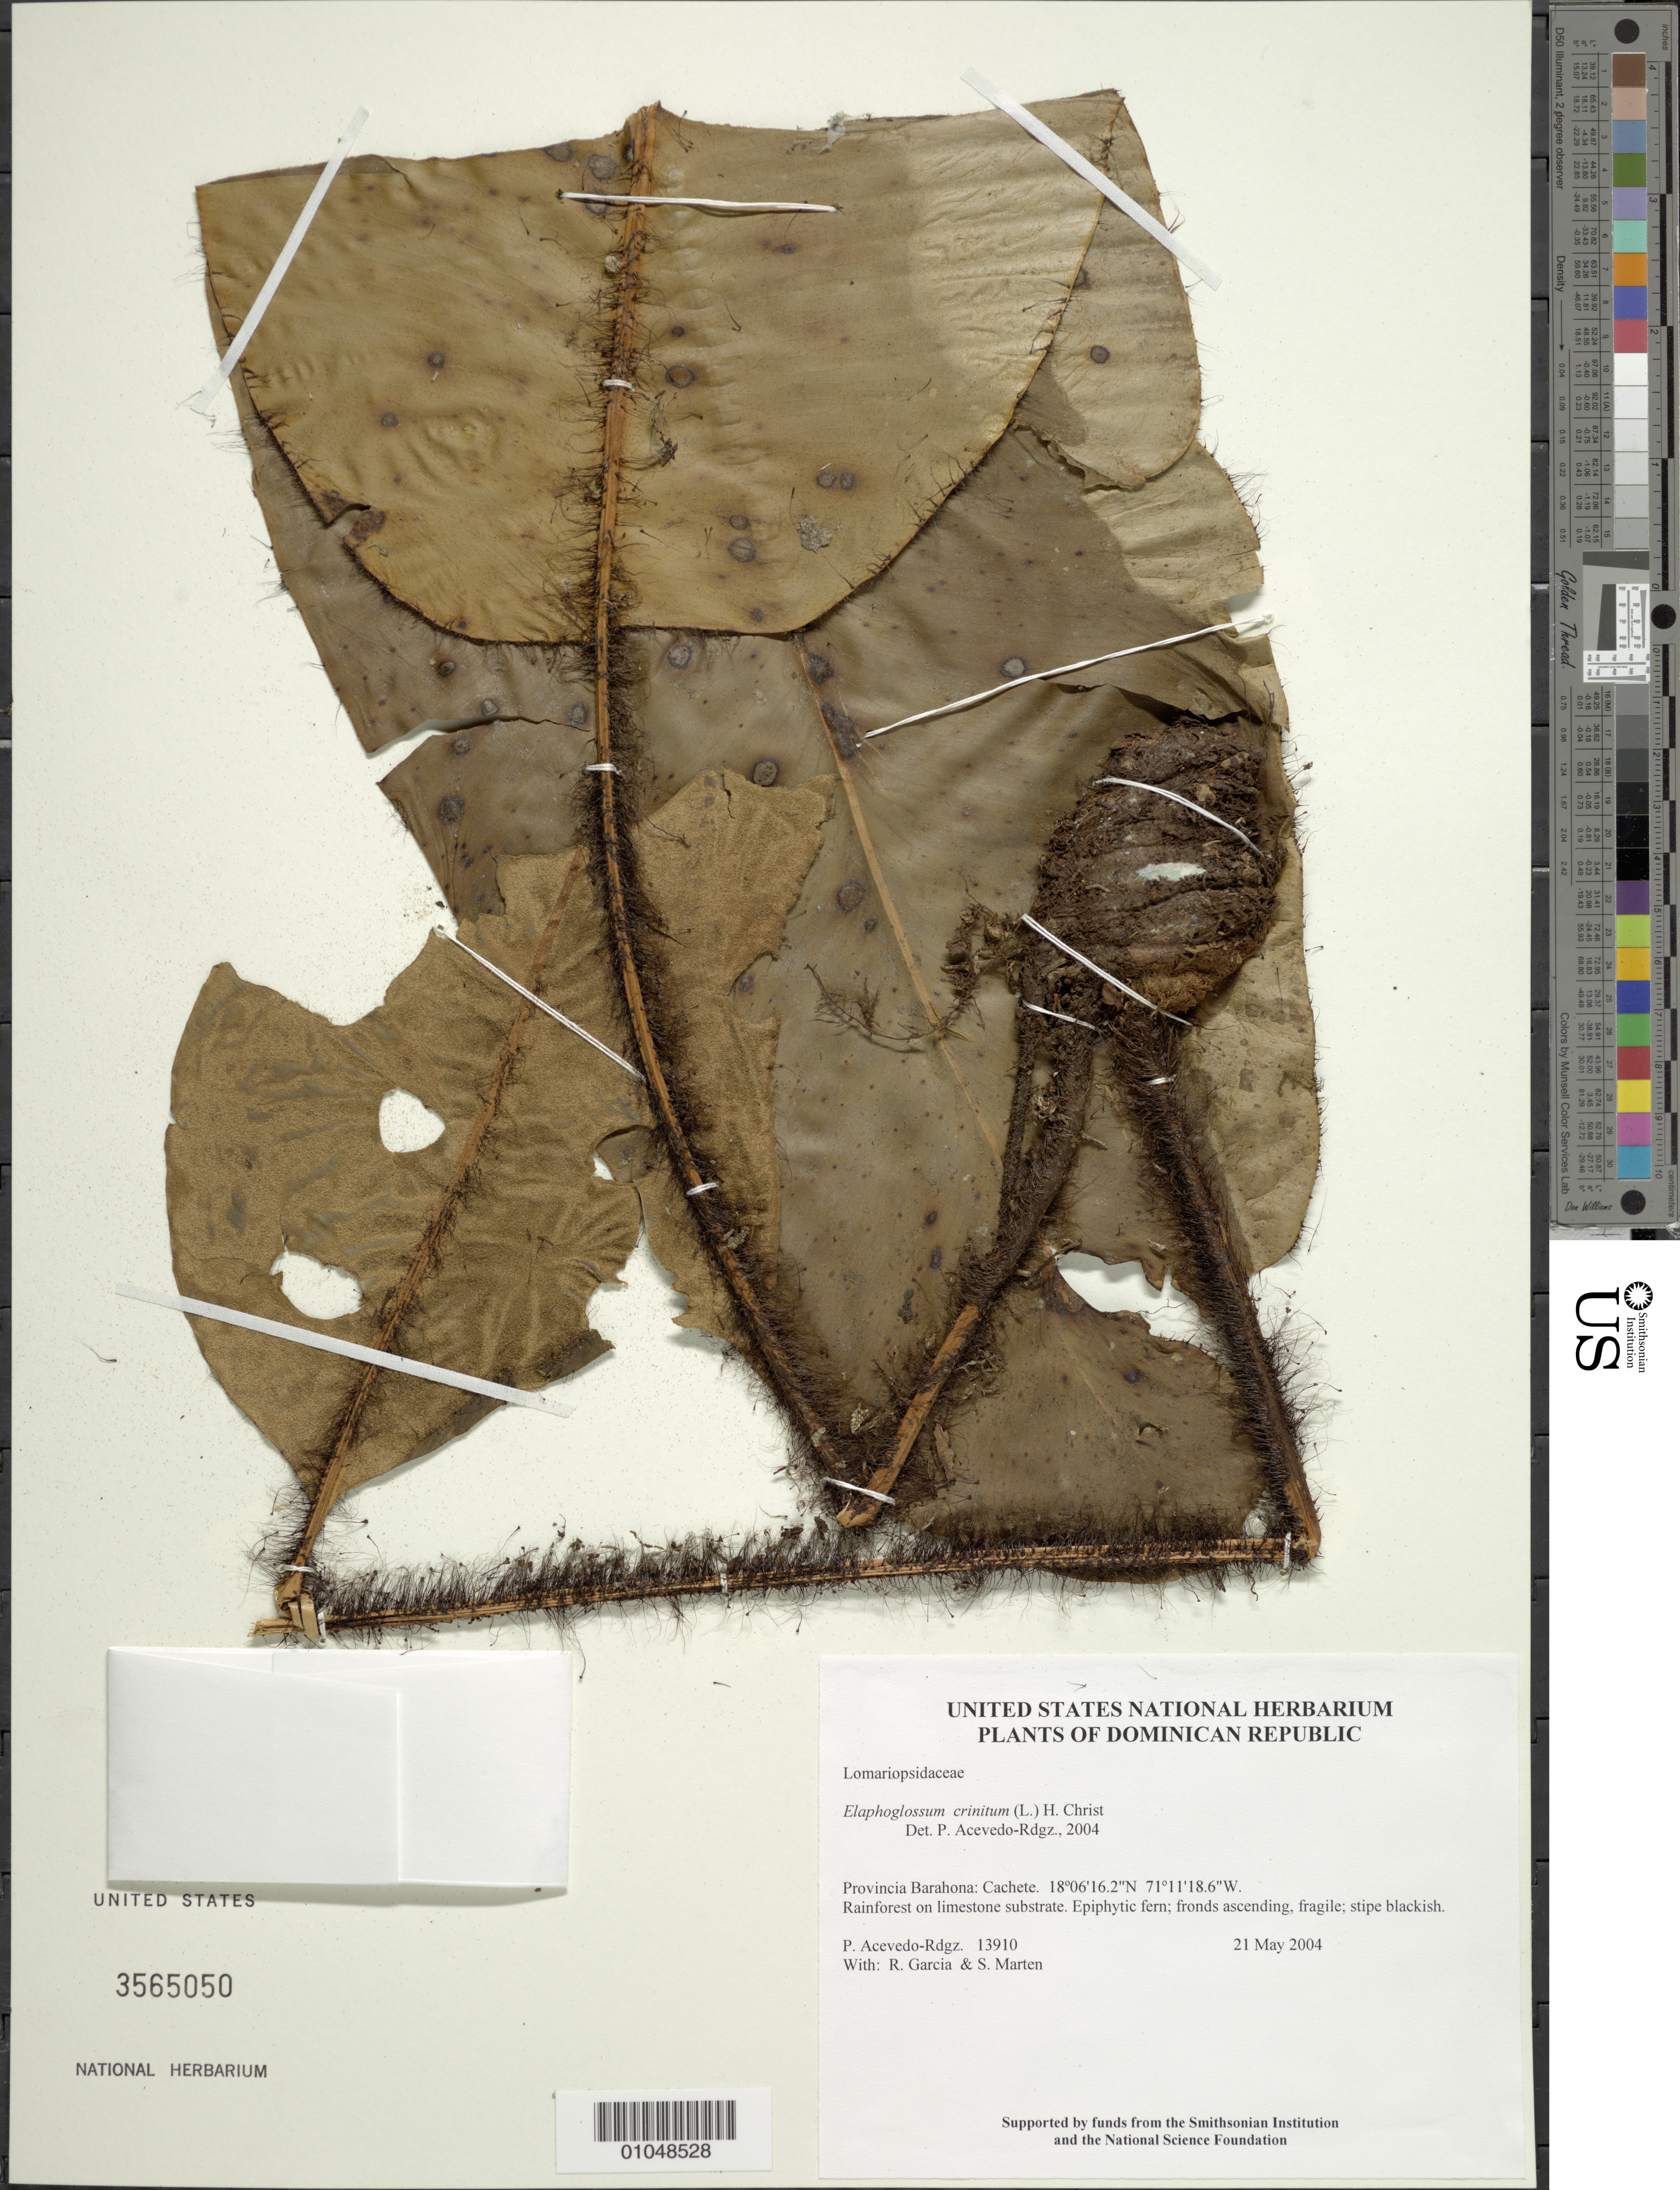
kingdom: Plantae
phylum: Tracheophyta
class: Polypodiopsida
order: Polypodiales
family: Dryopteridaceae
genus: Elaphoglossum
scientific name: Elaphoglossum crinitum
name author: (L.) Christ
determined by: Acevedo-Rodríguez, P., (BOT), Smithsonian Institution - National Museum of Natural History (UNITED STATES)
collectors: P. Acevedo-Rodr., R. G. García & S. Marten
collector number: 13910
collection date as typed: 21 May 2004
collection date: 2004-05-21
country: Dominican Republic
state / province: Barahona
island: Hispaniola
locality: Cachete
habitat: Rainforest on limestone substrate.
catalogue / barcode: US 3565050